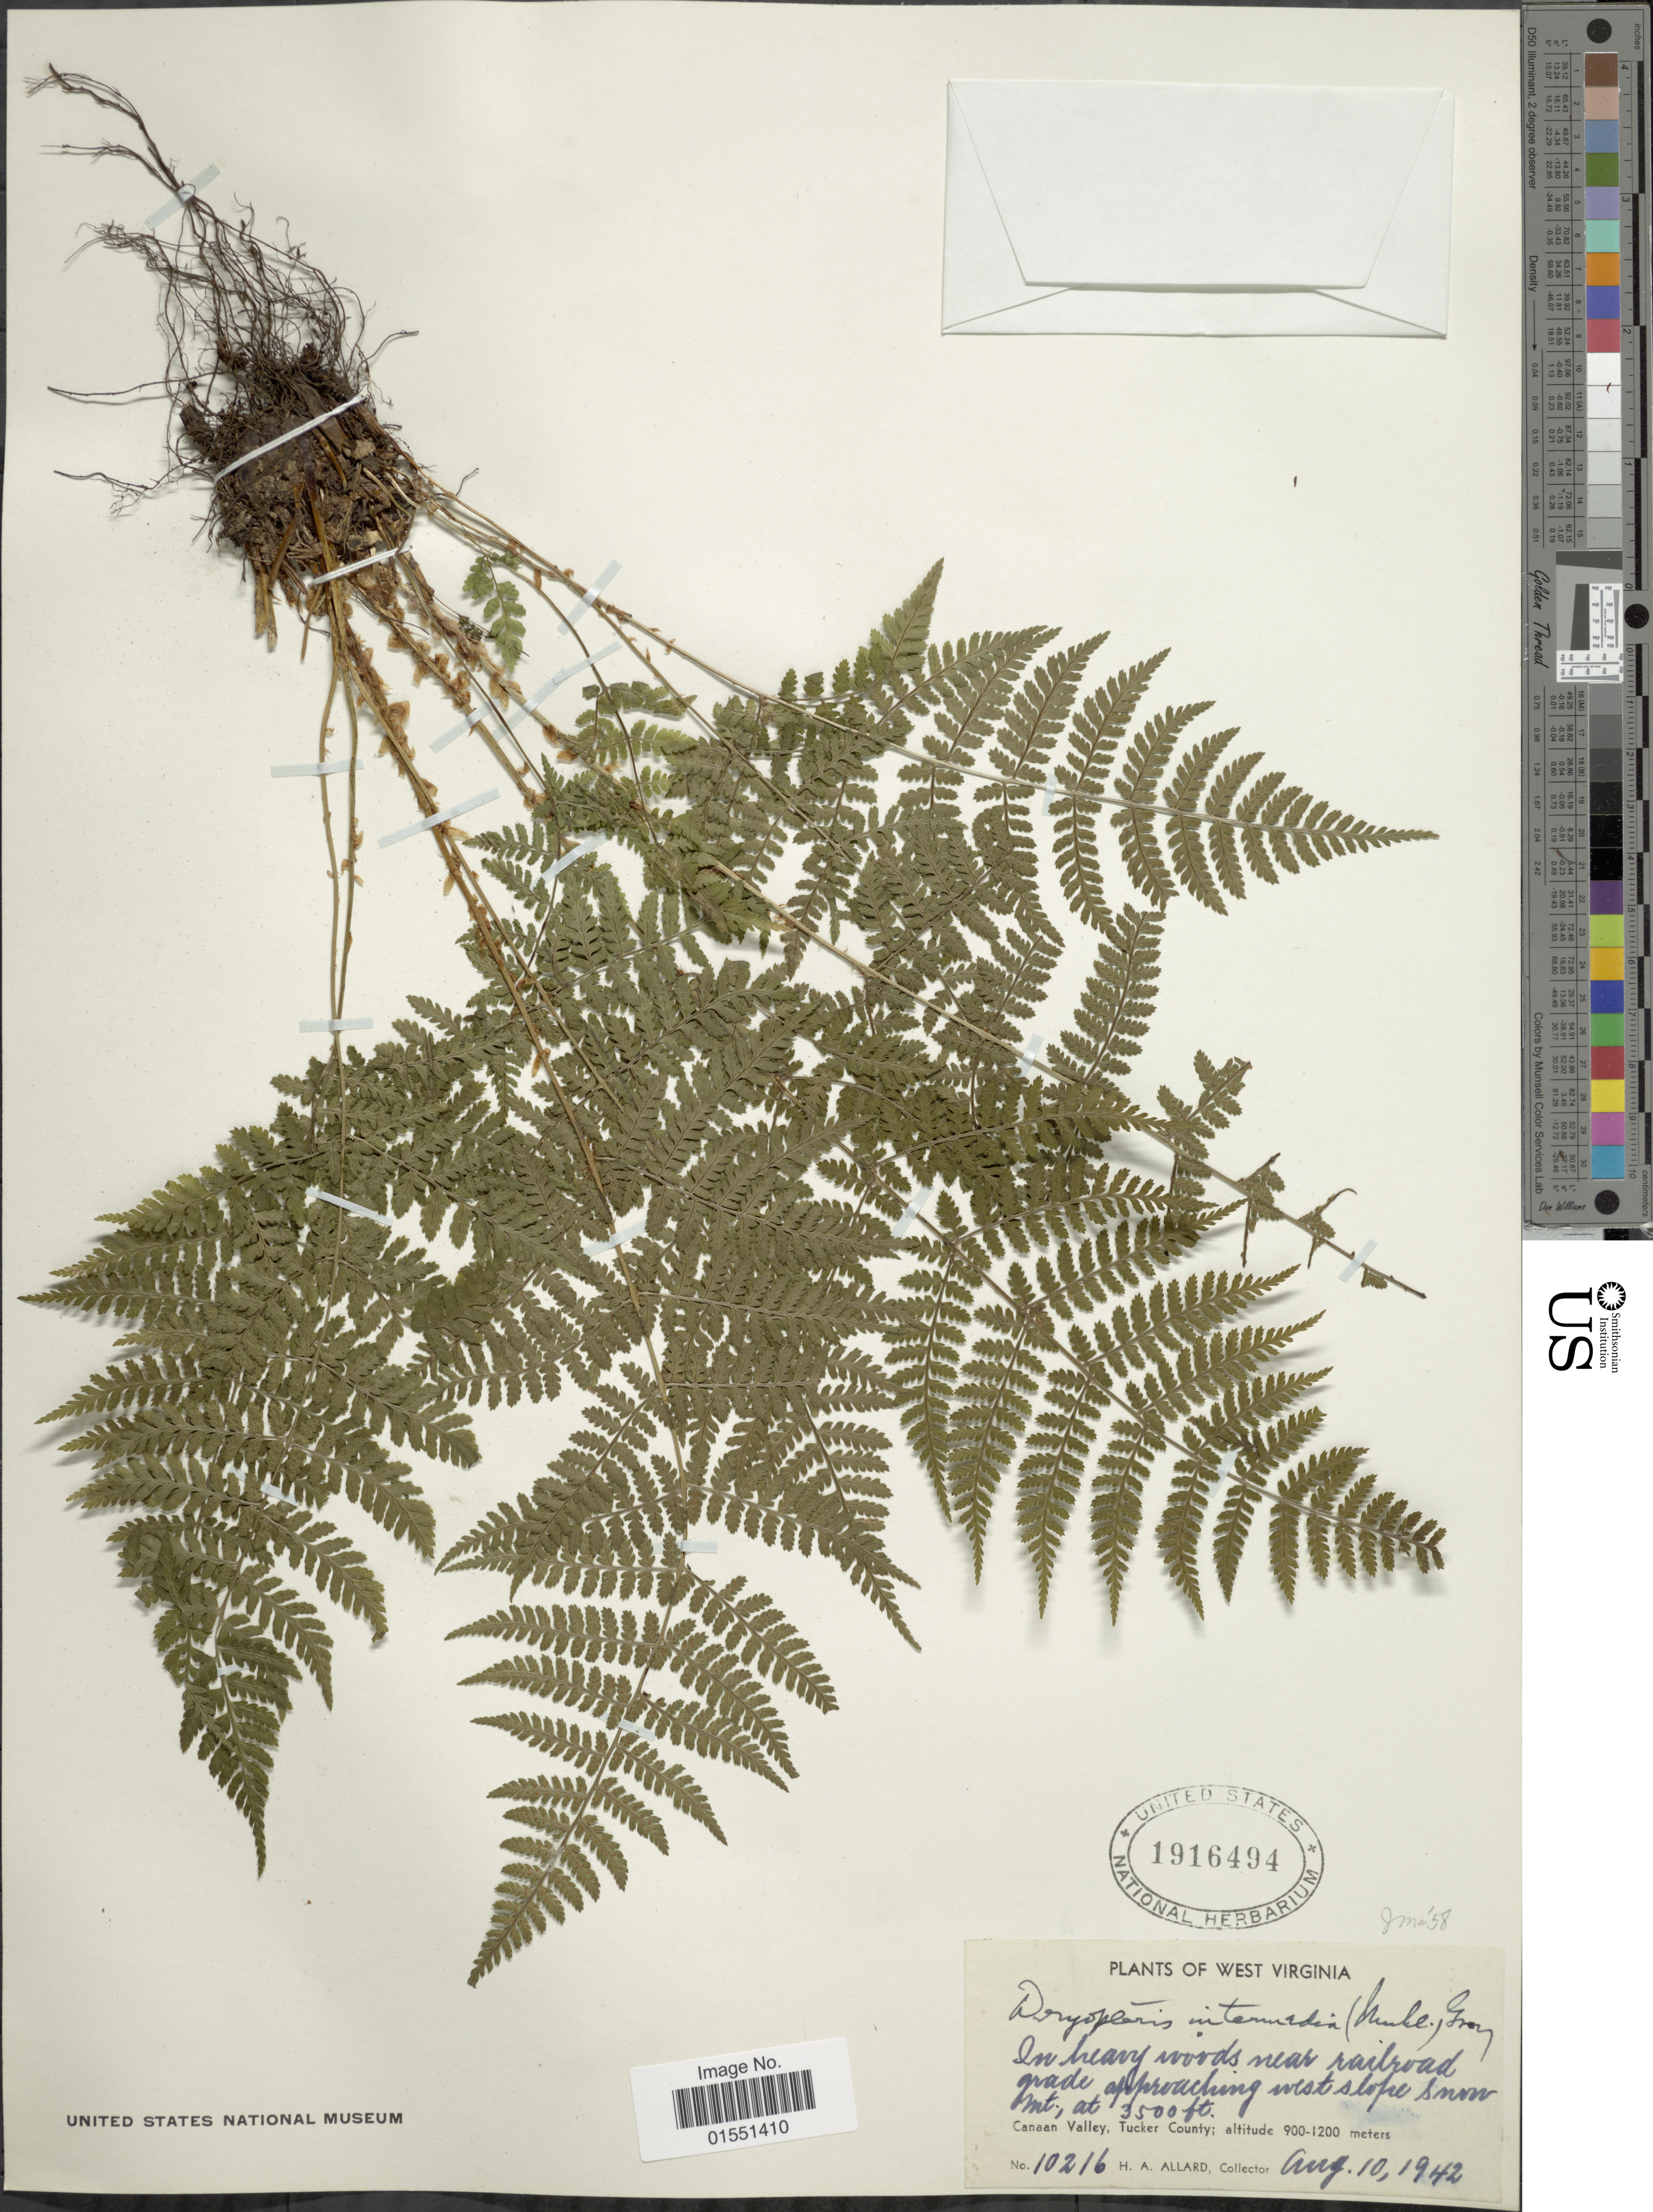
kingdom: Plantae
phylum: Tracheophyta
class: Polypodiopsida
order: Polypodiales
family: Dryopteridaceae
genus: Dryopteris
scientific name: Dryopteris intermedia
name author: (Muhl.) A. Gray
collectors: H. A. Allard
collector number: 10216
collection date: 1942-08-10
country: United States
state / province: West Virginia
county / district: Tucker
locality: On heavy woods near railroad grade approaching west slope Snow Mt., Canaan Valley, Tucker County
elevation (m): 1067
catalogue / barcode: US 1916494